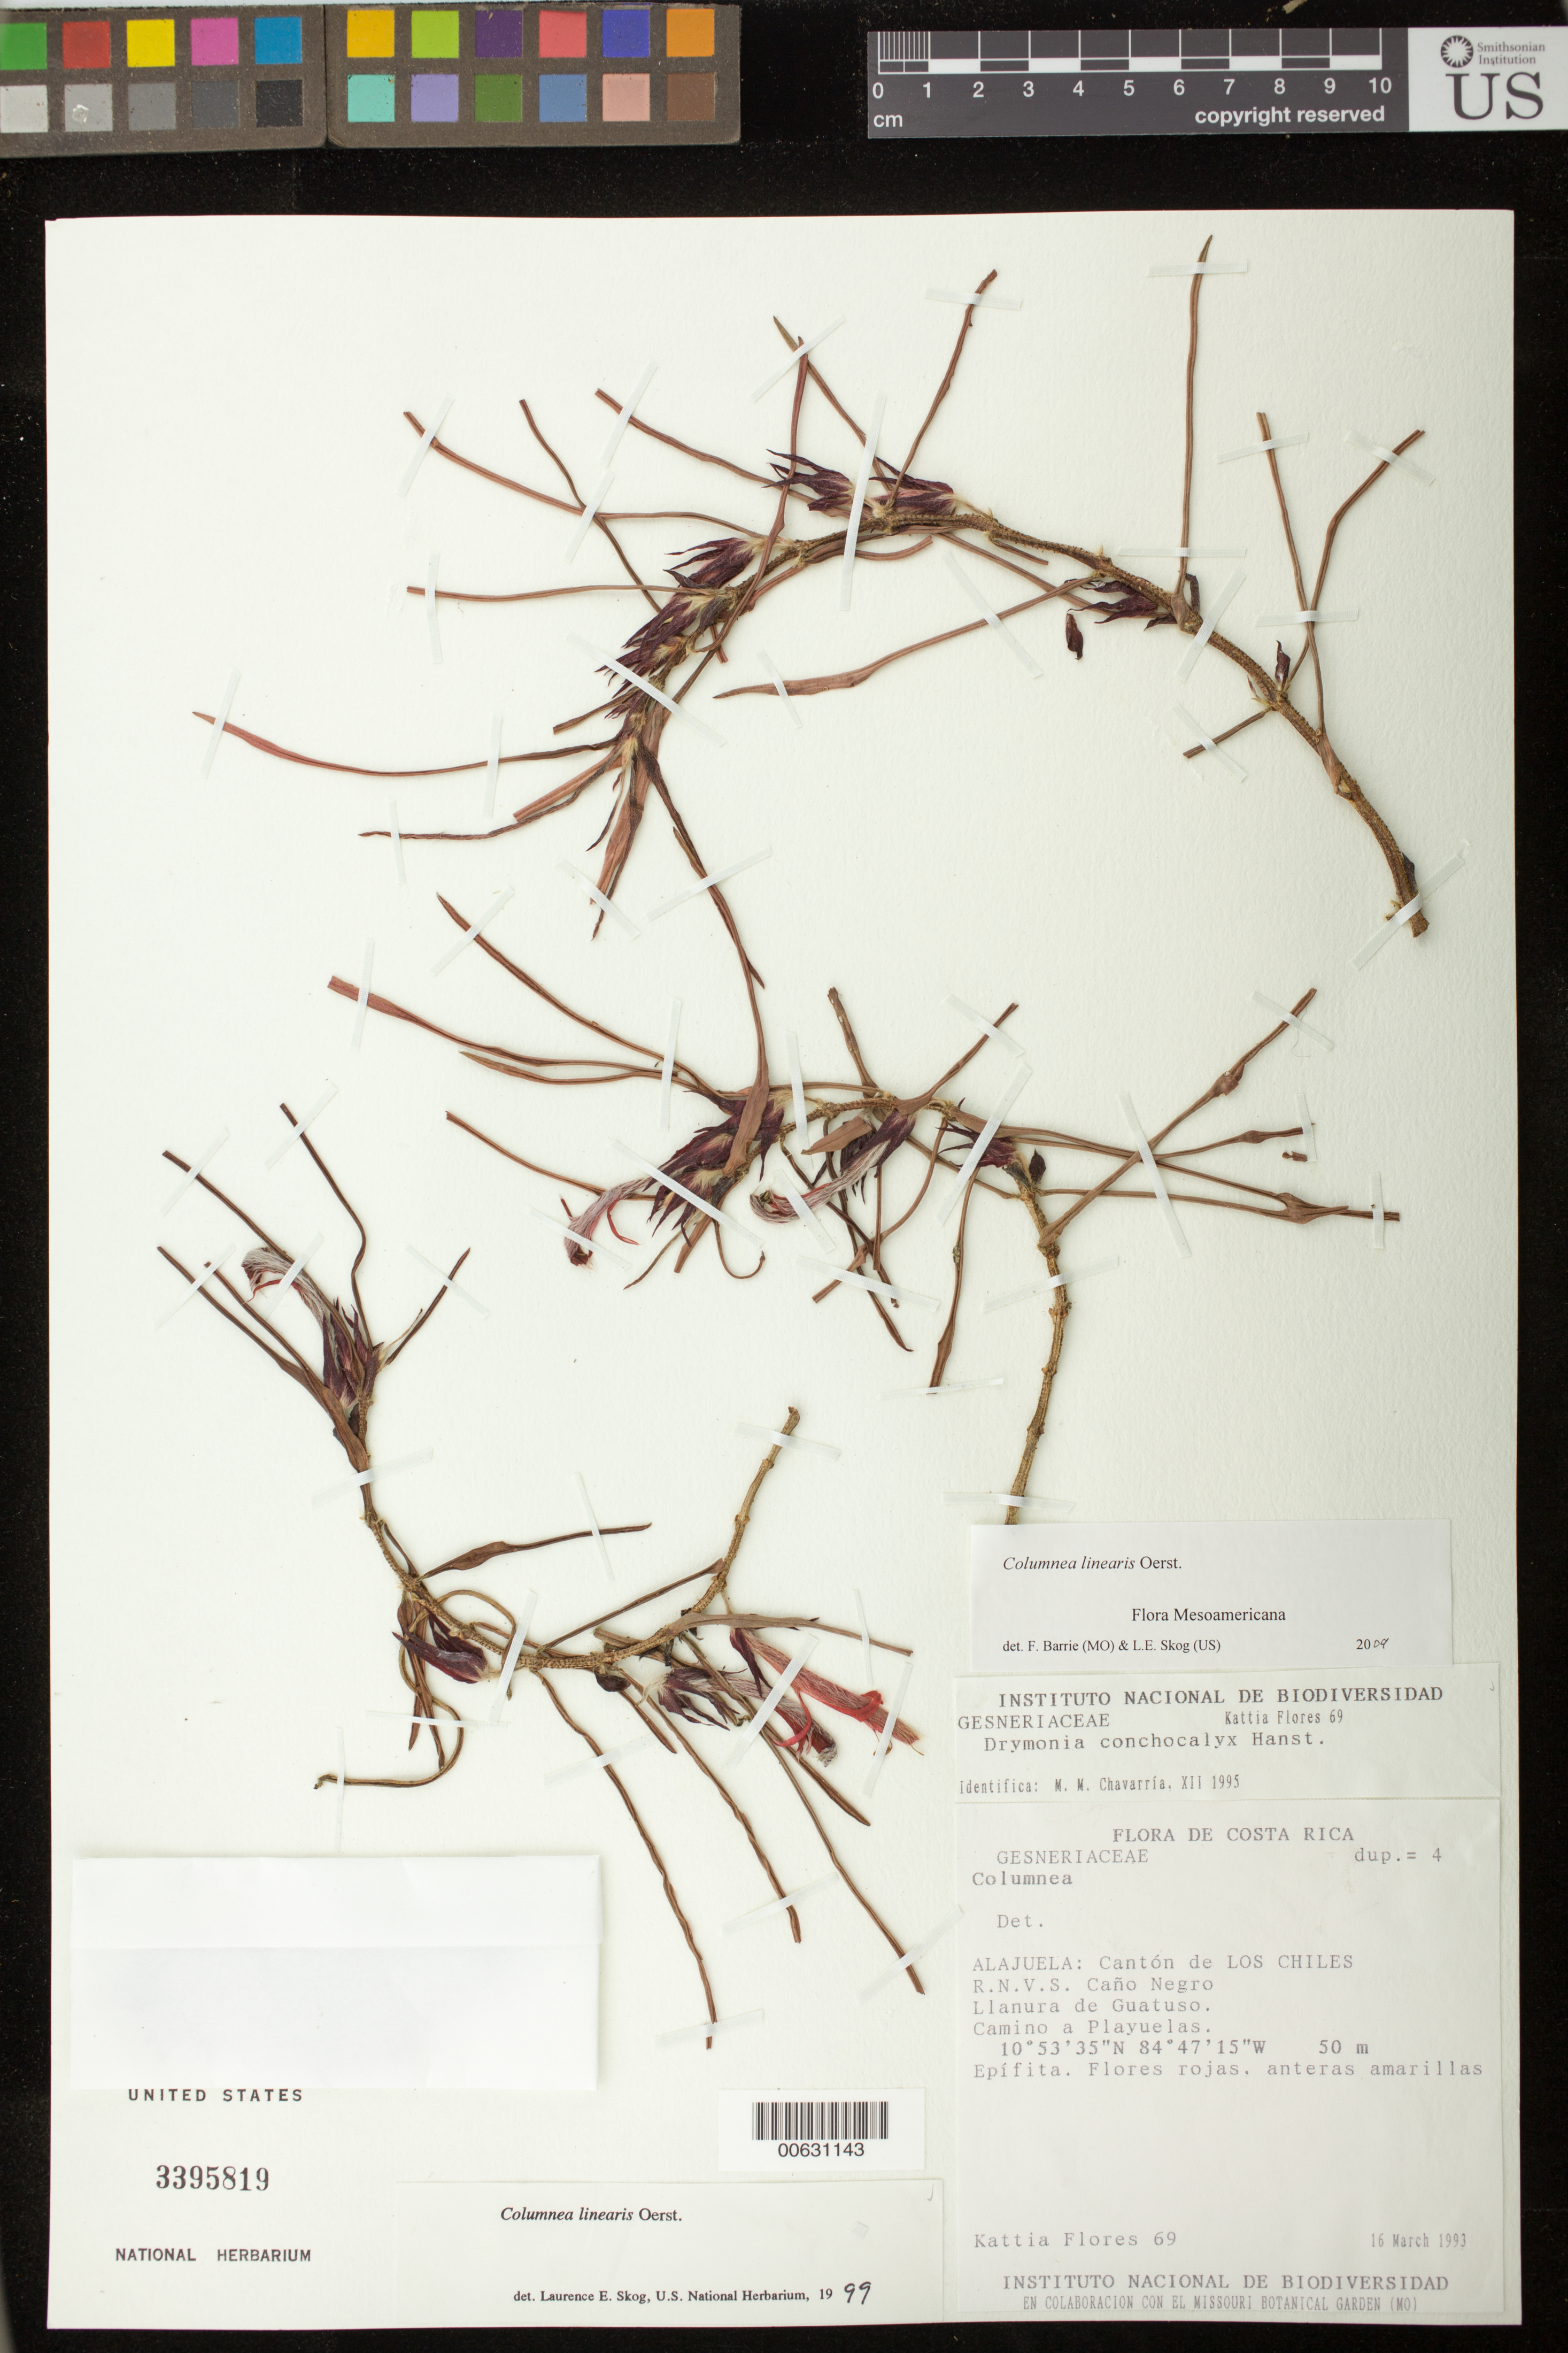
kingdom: Plantae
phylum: Tracheophyta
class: Magnoliopsida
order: Lamiales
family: Gesneriaceae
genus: Columnea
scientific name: Columnea linearis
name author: Oerst.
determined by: Skog, Laurence E.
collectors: K. Flores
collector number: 69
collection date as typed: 16 Mar 1993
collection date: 1993-03-16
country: Costa Rica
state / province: Alajuela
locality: Cantón de Los Chiles, R.N.V.S. Caño Negro, Llanura de Guatuso, camino a Playuelas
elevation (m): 50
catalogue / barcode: US 3395819